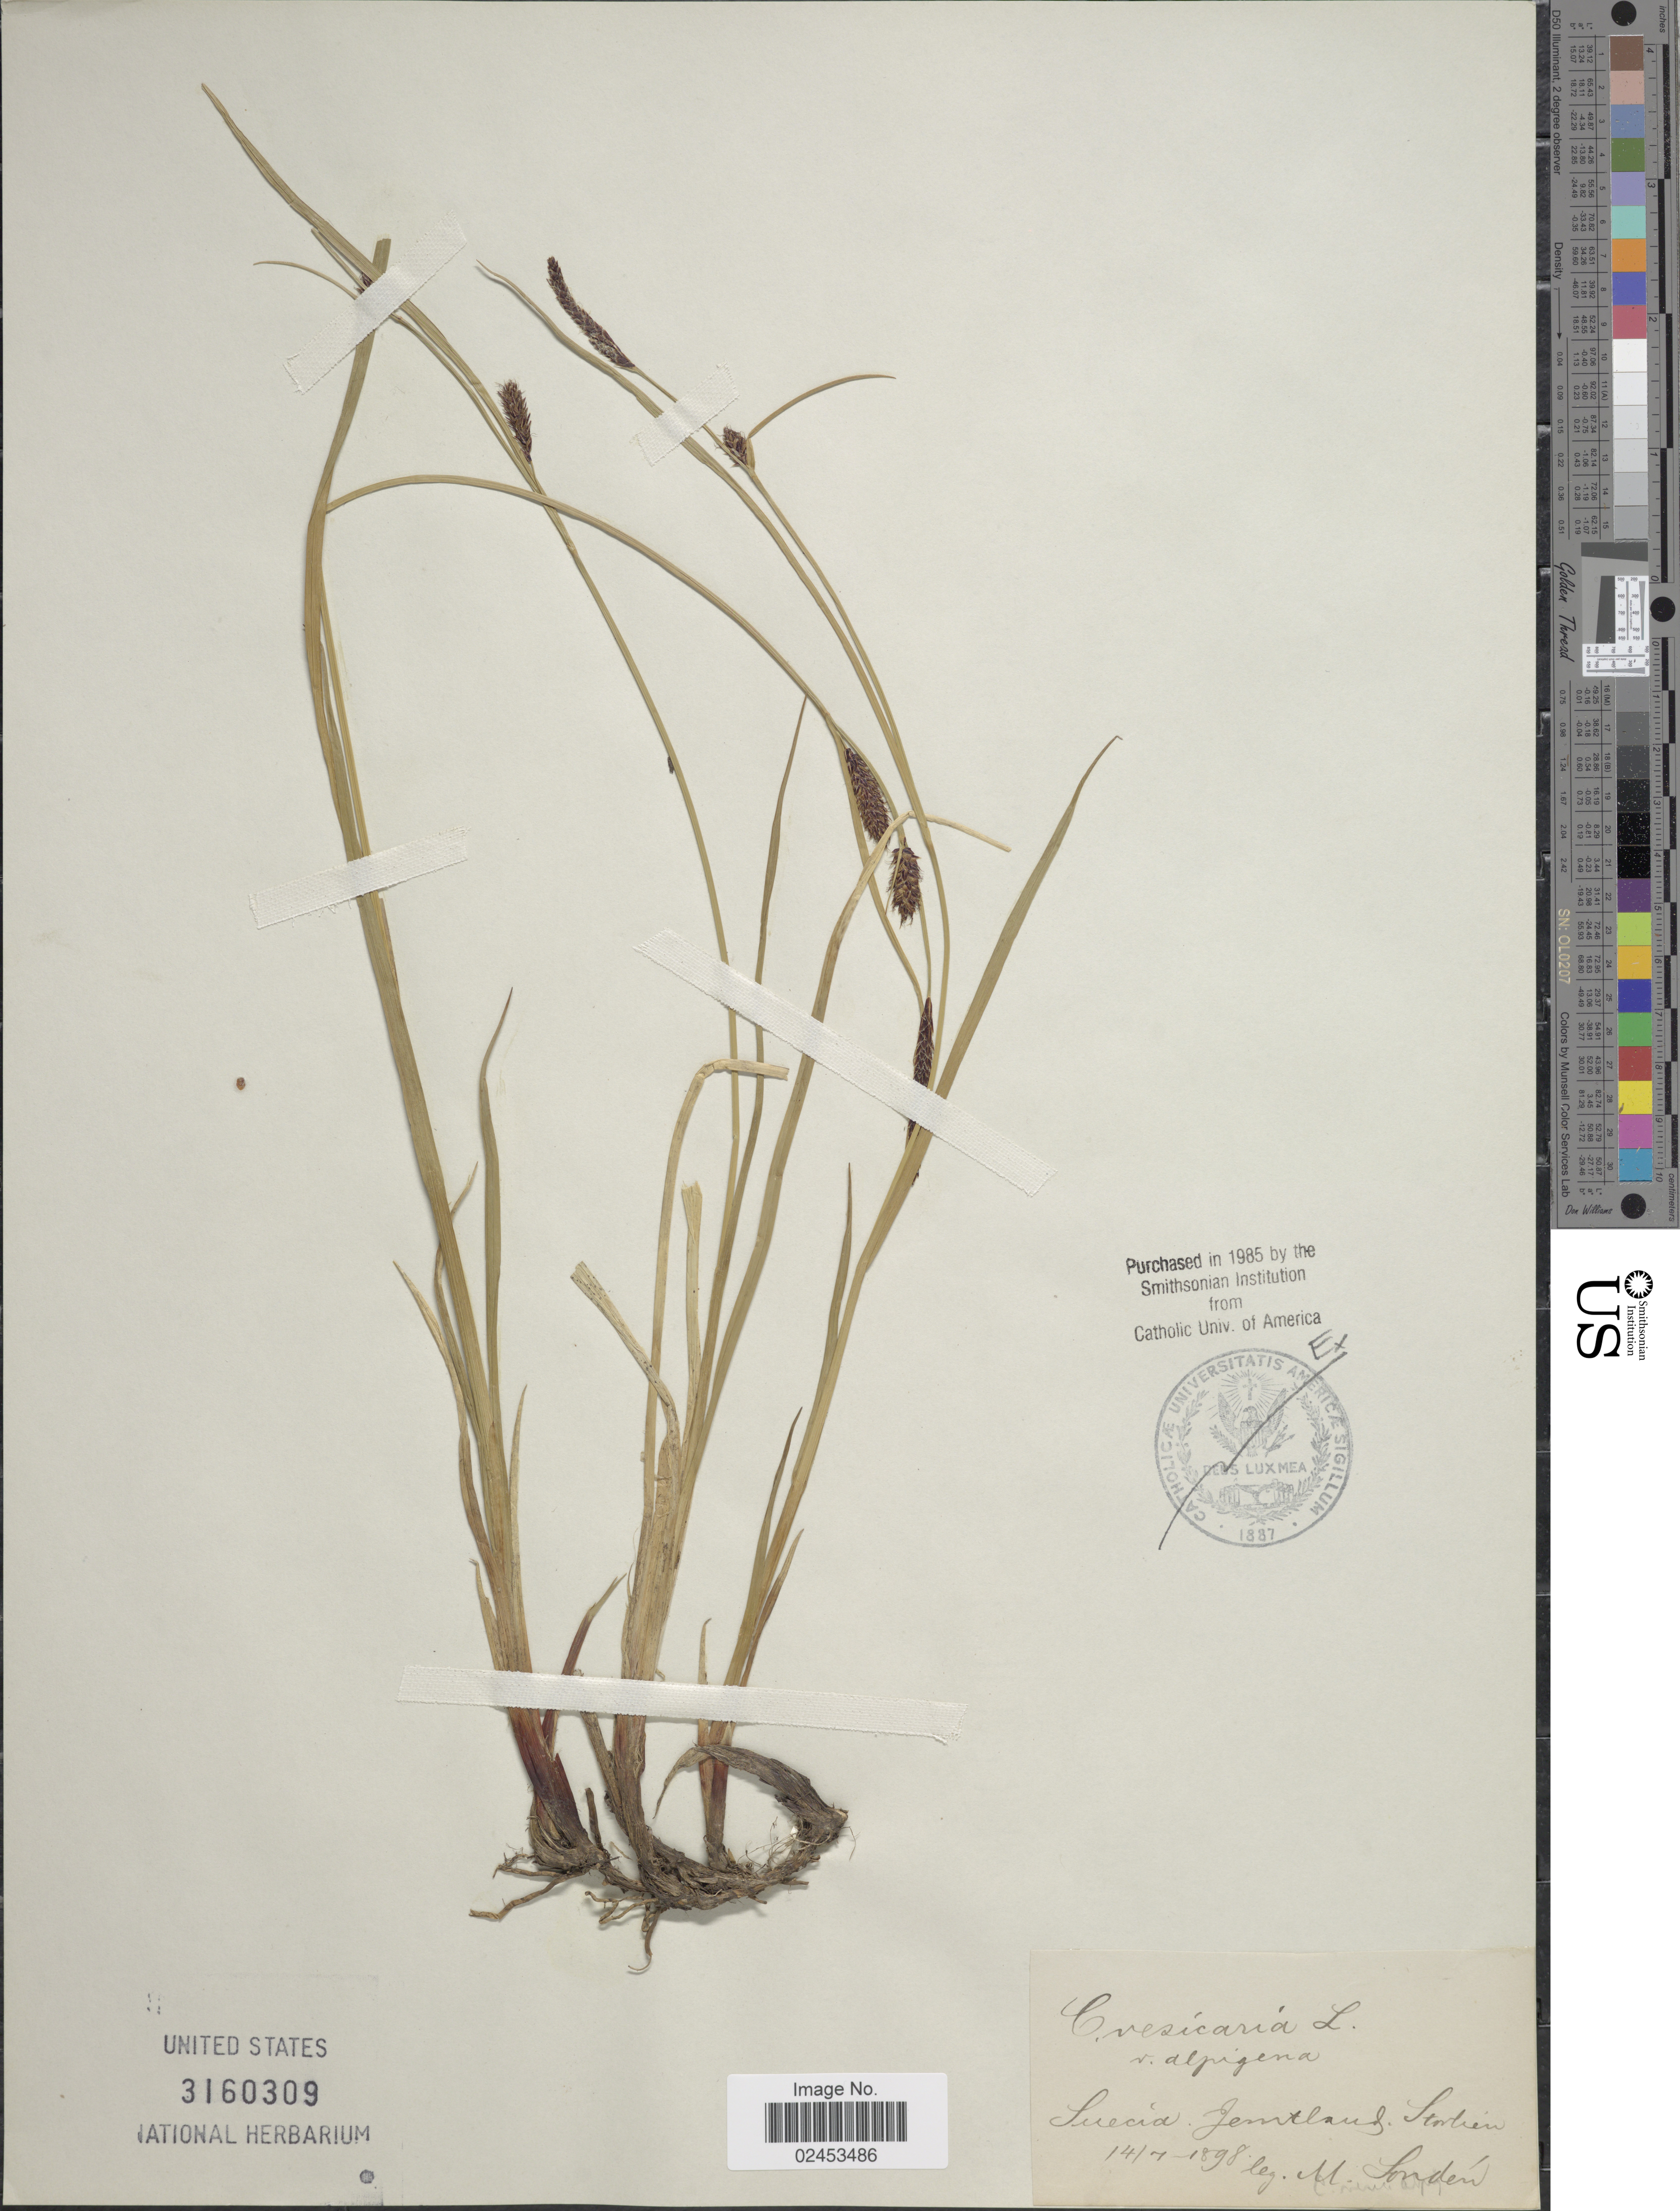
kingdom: Plantae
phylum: Tracheophyta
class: Liliopsida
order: Poales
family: Cyperaceae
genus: Carex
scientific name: Carex vesicaria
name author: L.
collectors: M. Sondén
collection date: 1898-07-14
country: Sweden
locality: Jemtland, Storlien.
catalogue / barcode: US 3160309